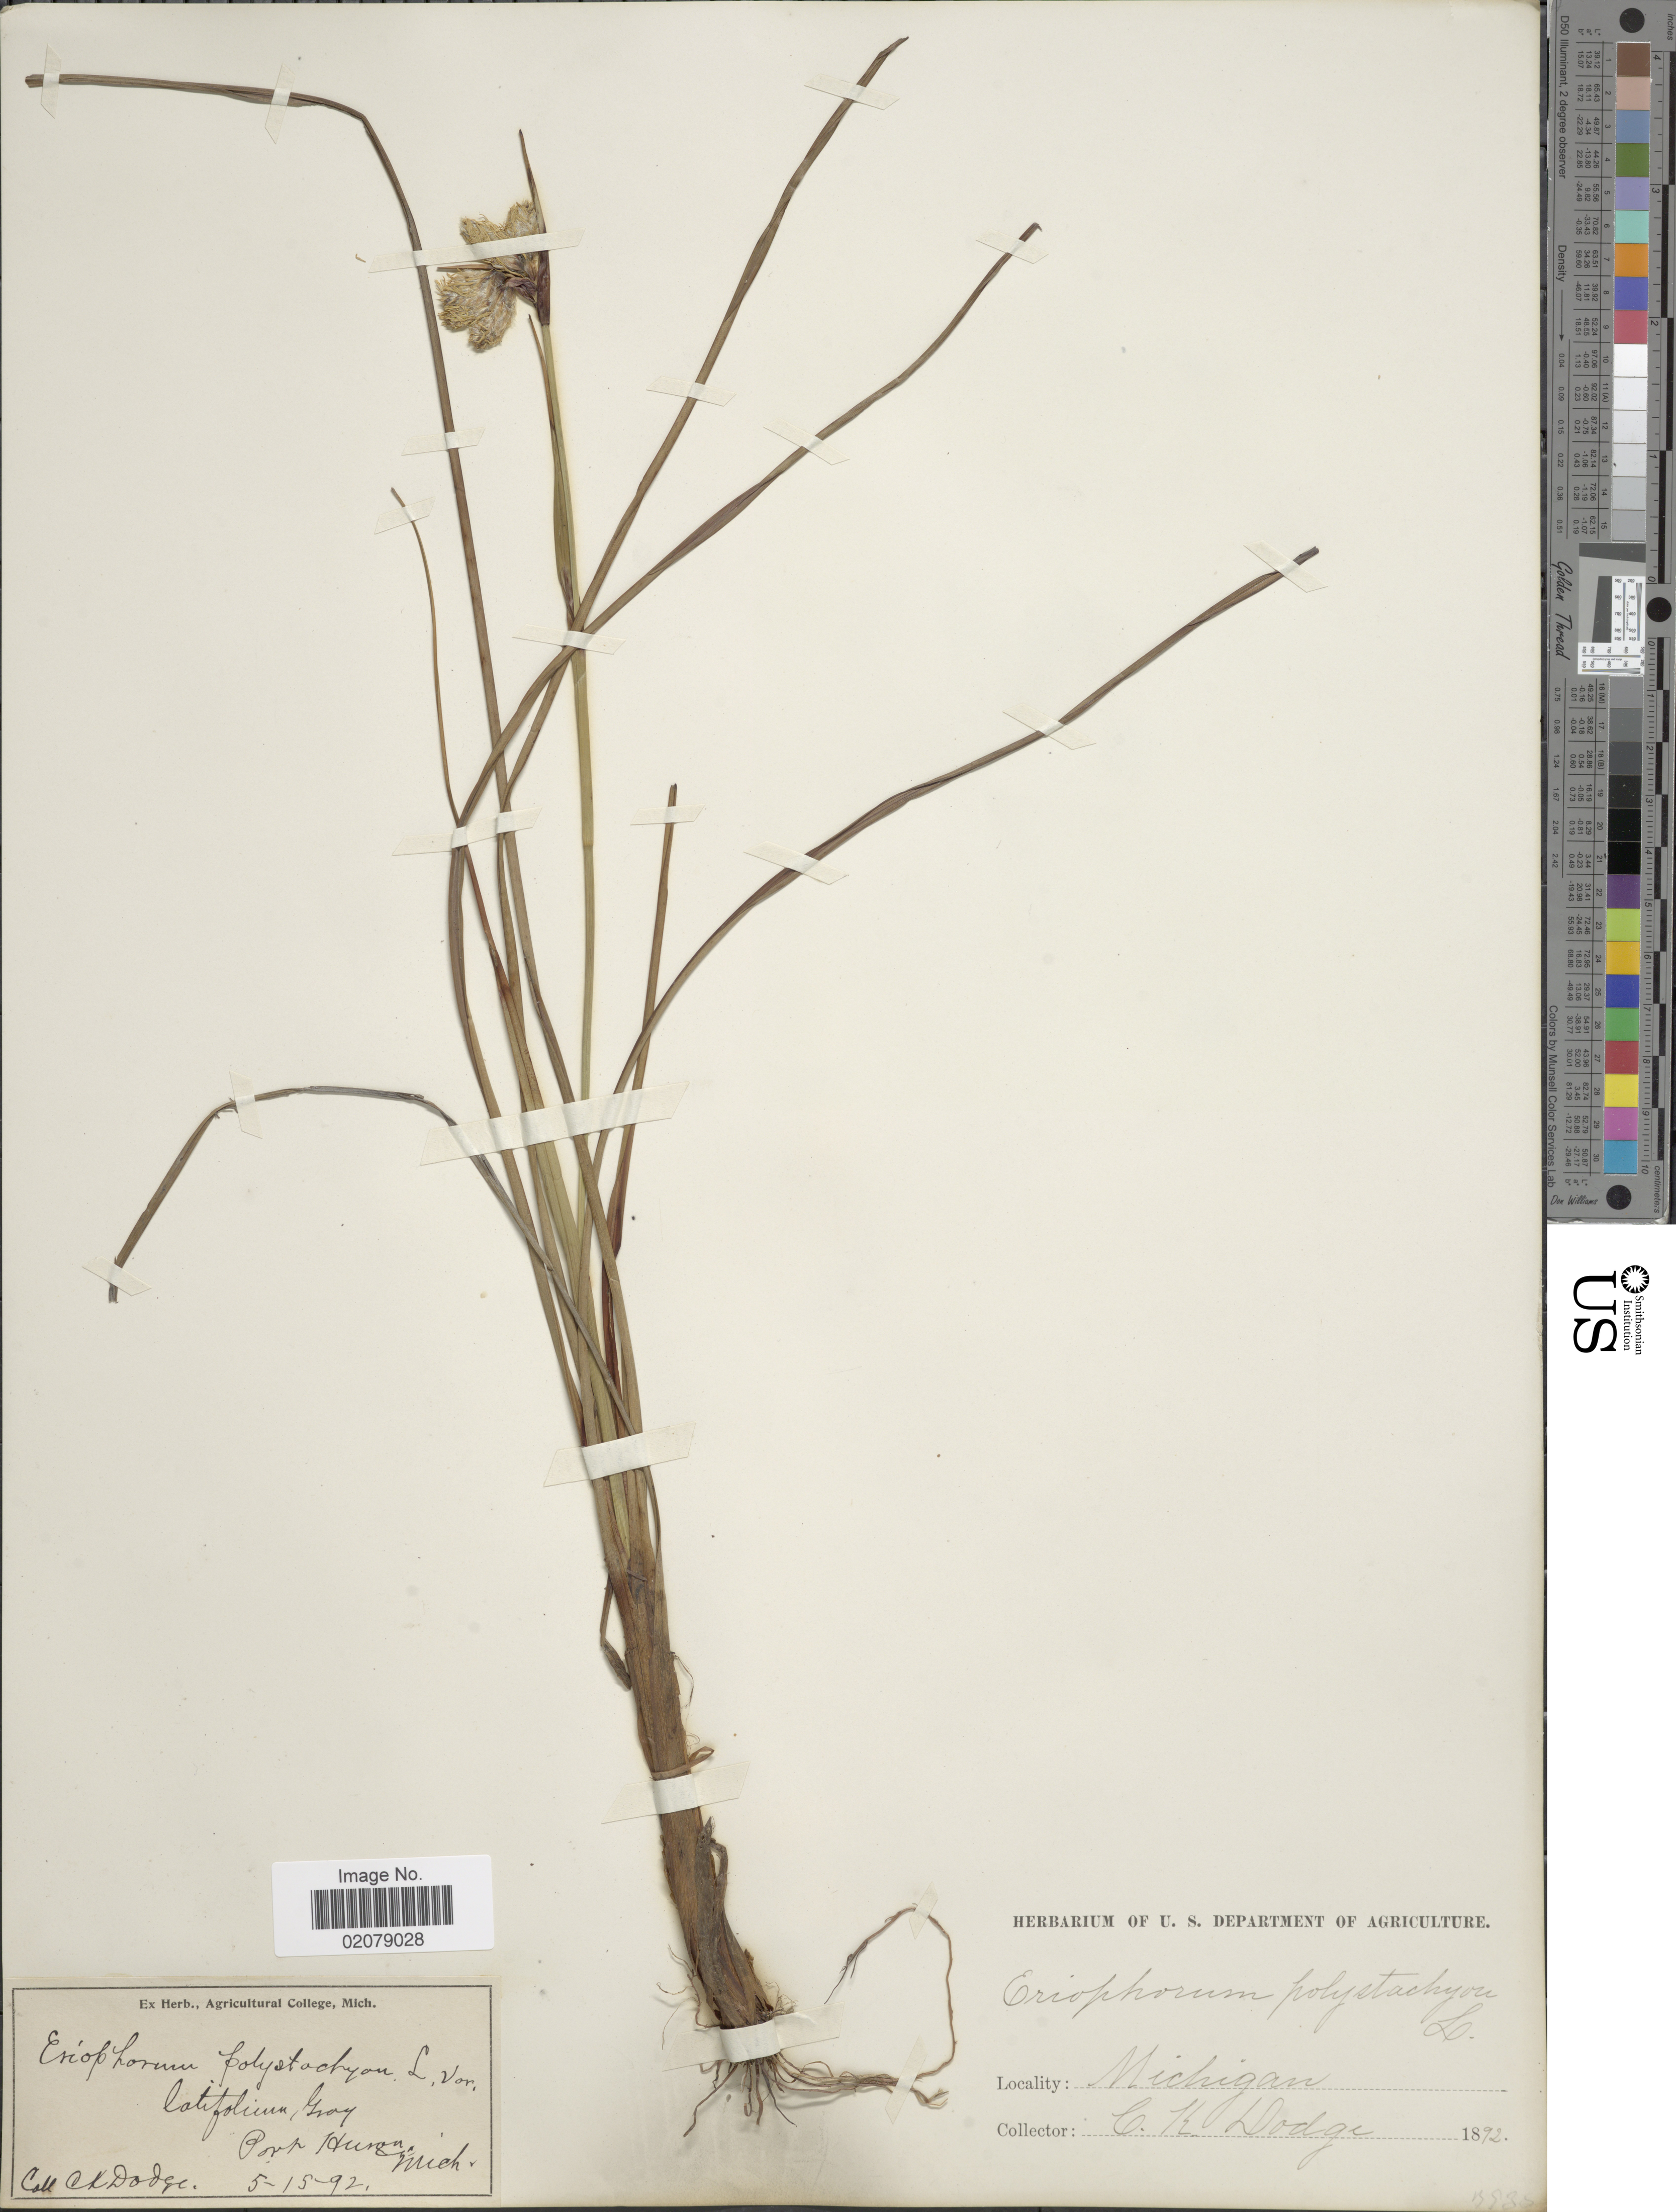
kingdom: Plantae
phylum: Tracheophyta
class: Liliopsida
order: Poales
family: Cyperaceae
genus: Eriophorum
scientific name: Eriophorum viridicarinatum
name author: (Englem.) Fernald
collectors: C. Dodge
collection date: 1892-05-15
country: United States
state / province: Michigan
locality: Port Huron, Mich